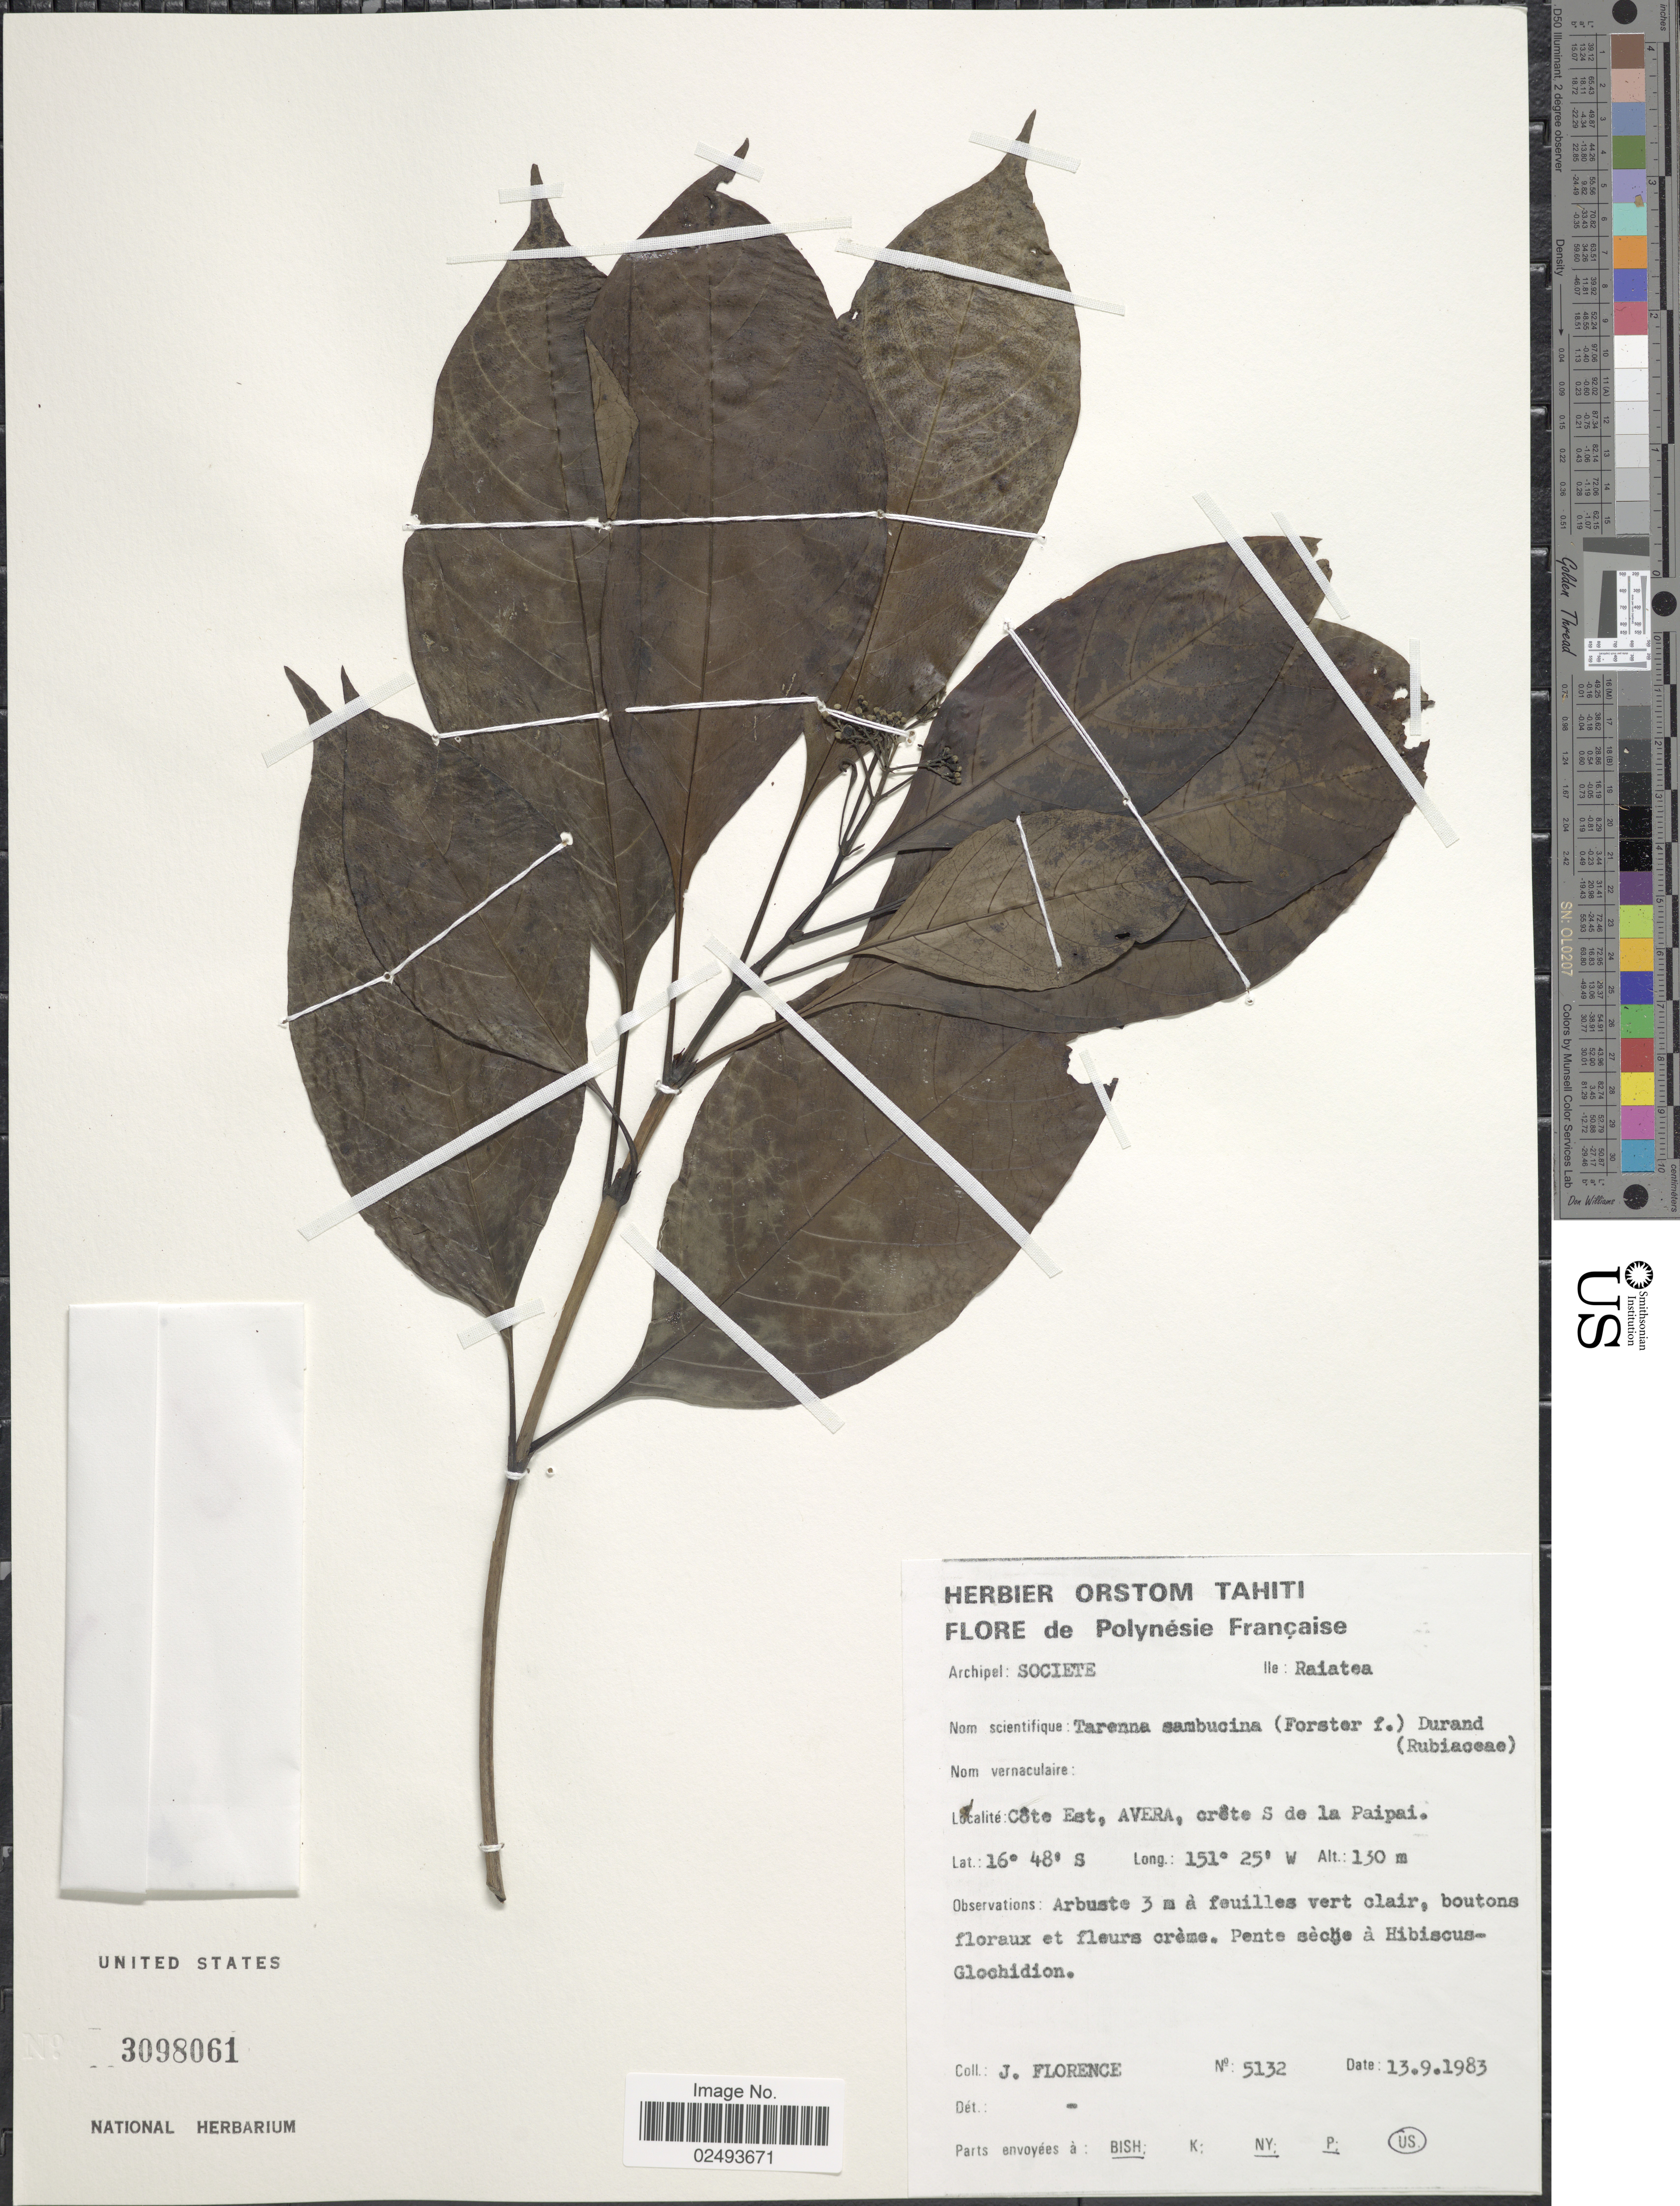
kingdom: Plantae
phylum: Tracheophyta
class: Magnoliopsida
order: Gentianales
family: Rubiaceae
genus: Tarenna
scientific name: Tarenna sambucina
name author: (G. Forst.) Drake ex Durand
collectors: J. Florence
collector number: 5132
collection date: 1983-09-13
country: French Polynesia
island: Raiatea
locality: Archipel: Societe, Ile Raiatea, Cote Est, Avera, crete S de la Paipai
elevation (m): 130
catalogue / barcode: US 3098061